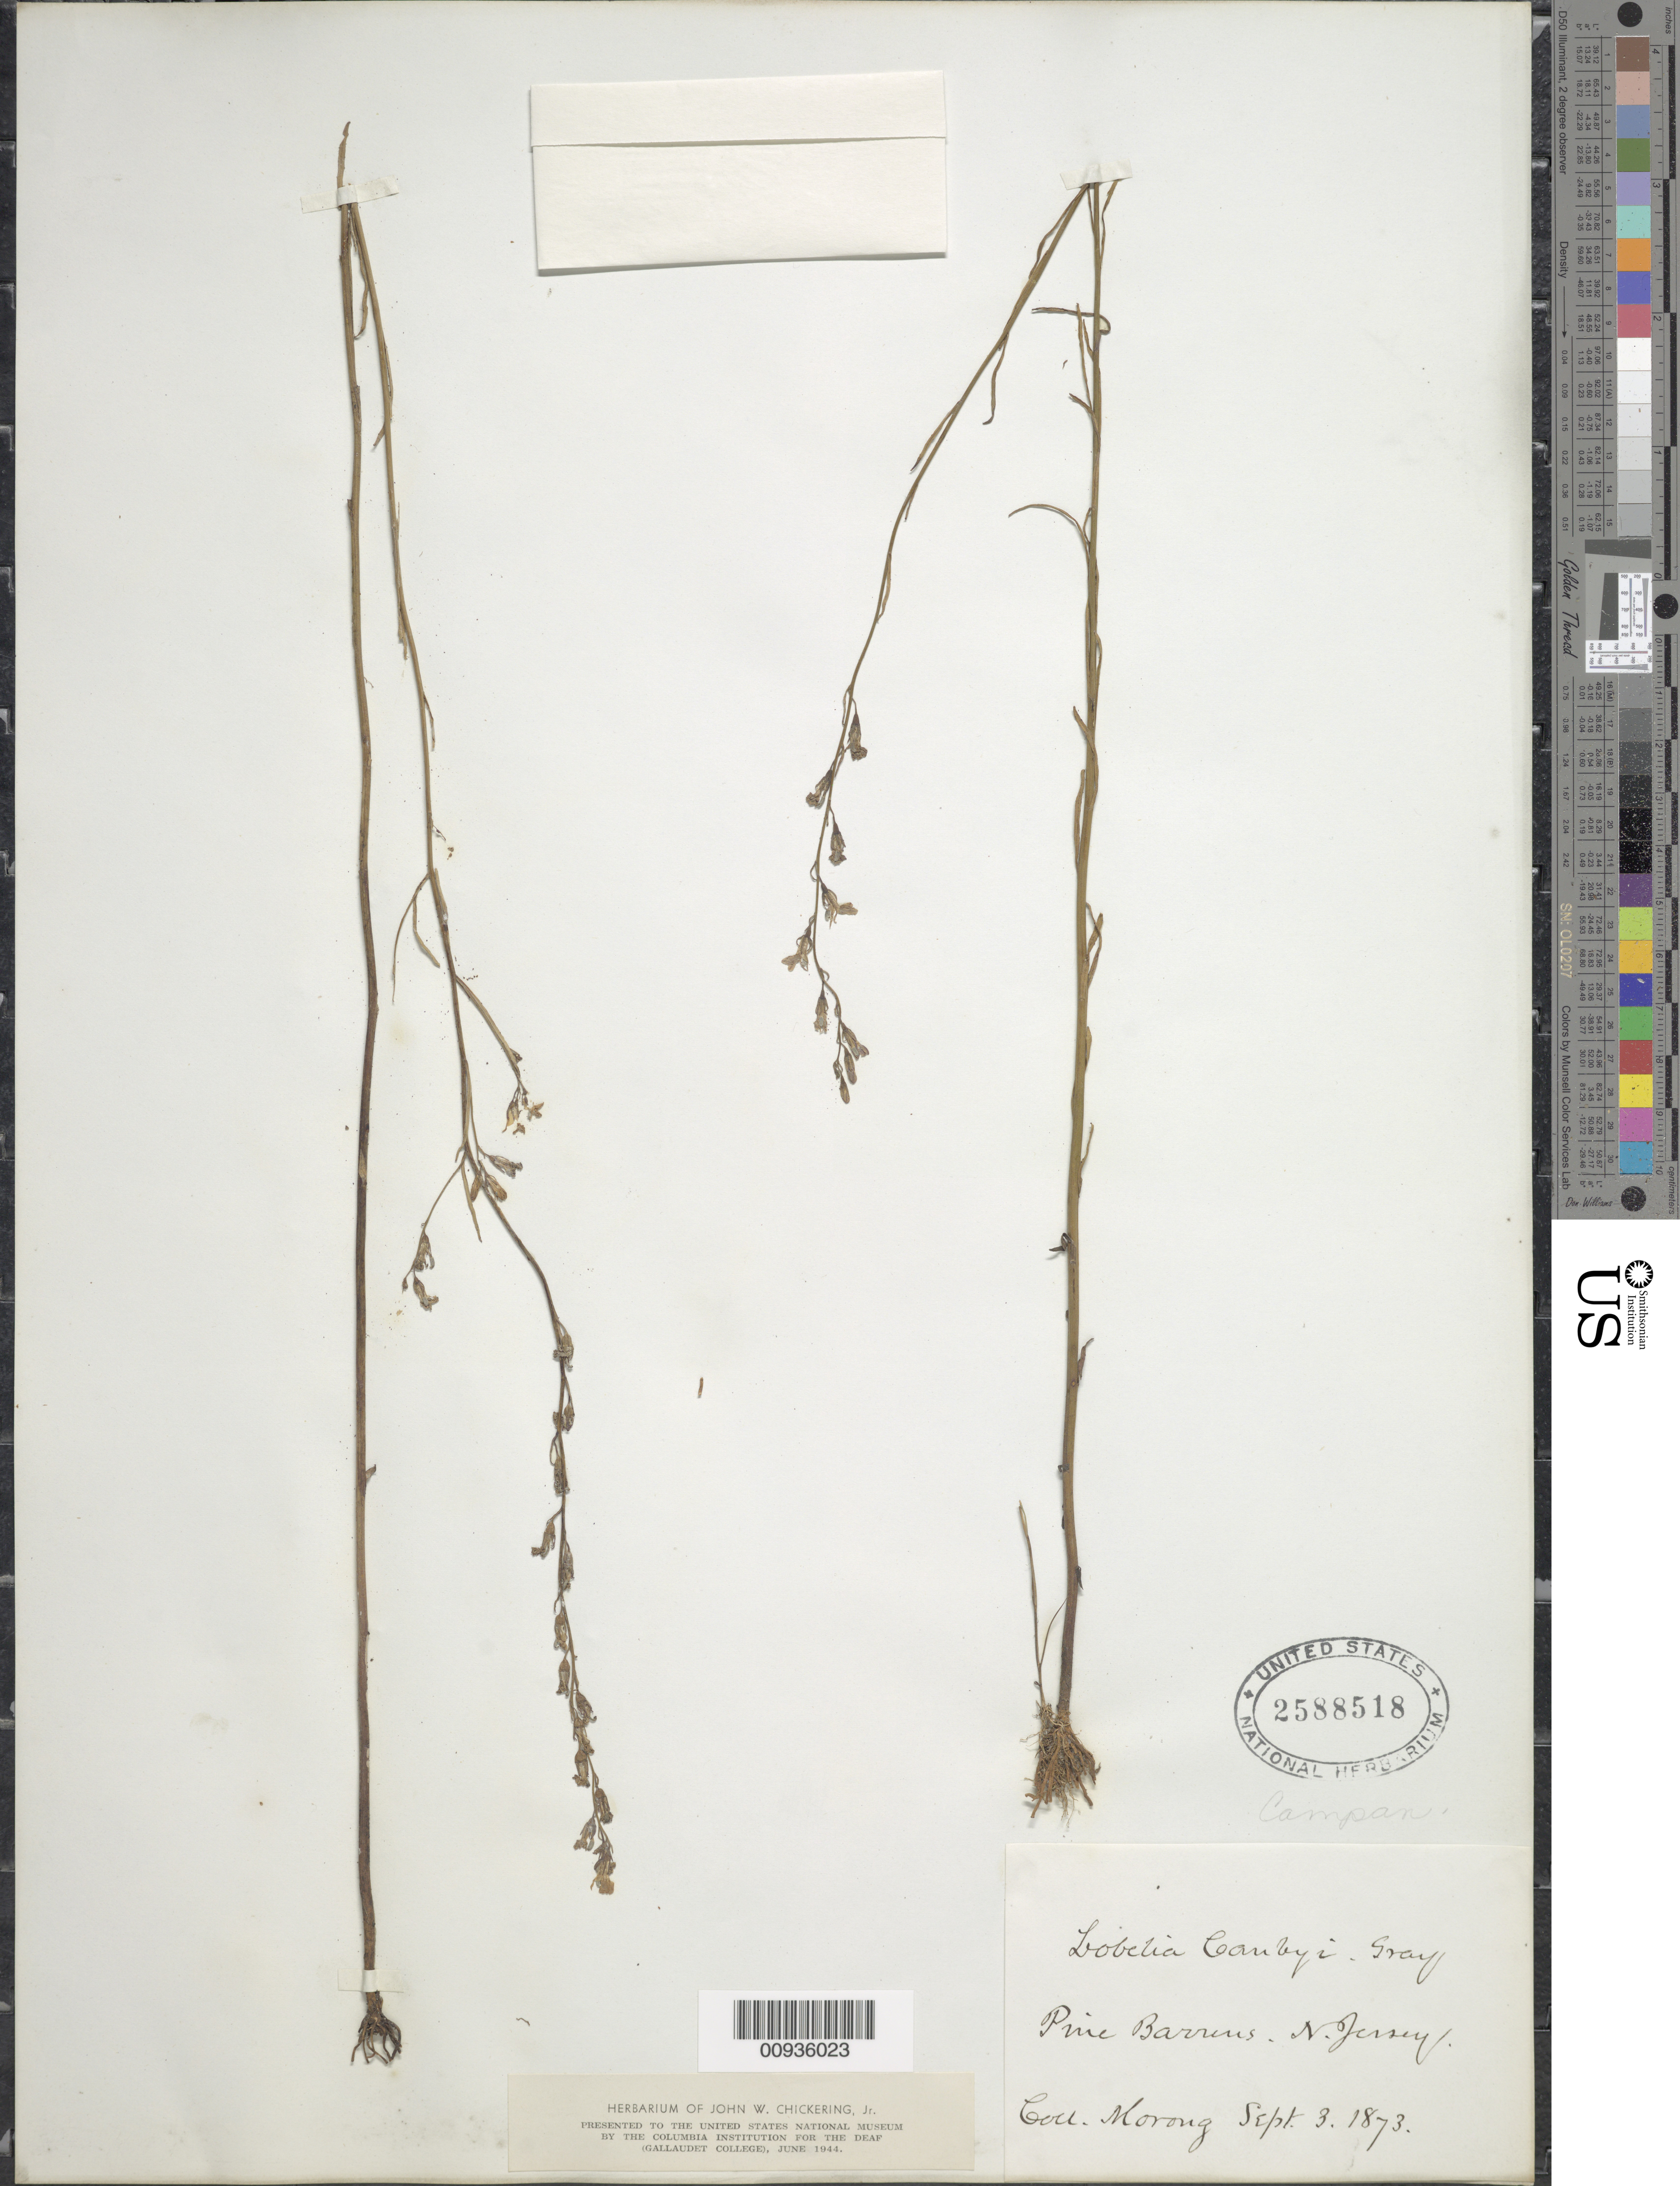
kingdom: Plantae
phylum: Tracheophyta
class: Magnoliopsida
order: Asterales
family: Campanulaceae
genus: Lobelia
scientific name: Lobelia canbyi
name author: A. Gray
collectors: T. Morong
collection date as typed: Sept. 3, 1873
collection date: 1873-09-03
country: United States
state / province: New Jersey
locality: Pine Barrens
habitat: pine barrens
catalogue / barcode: US 2588518